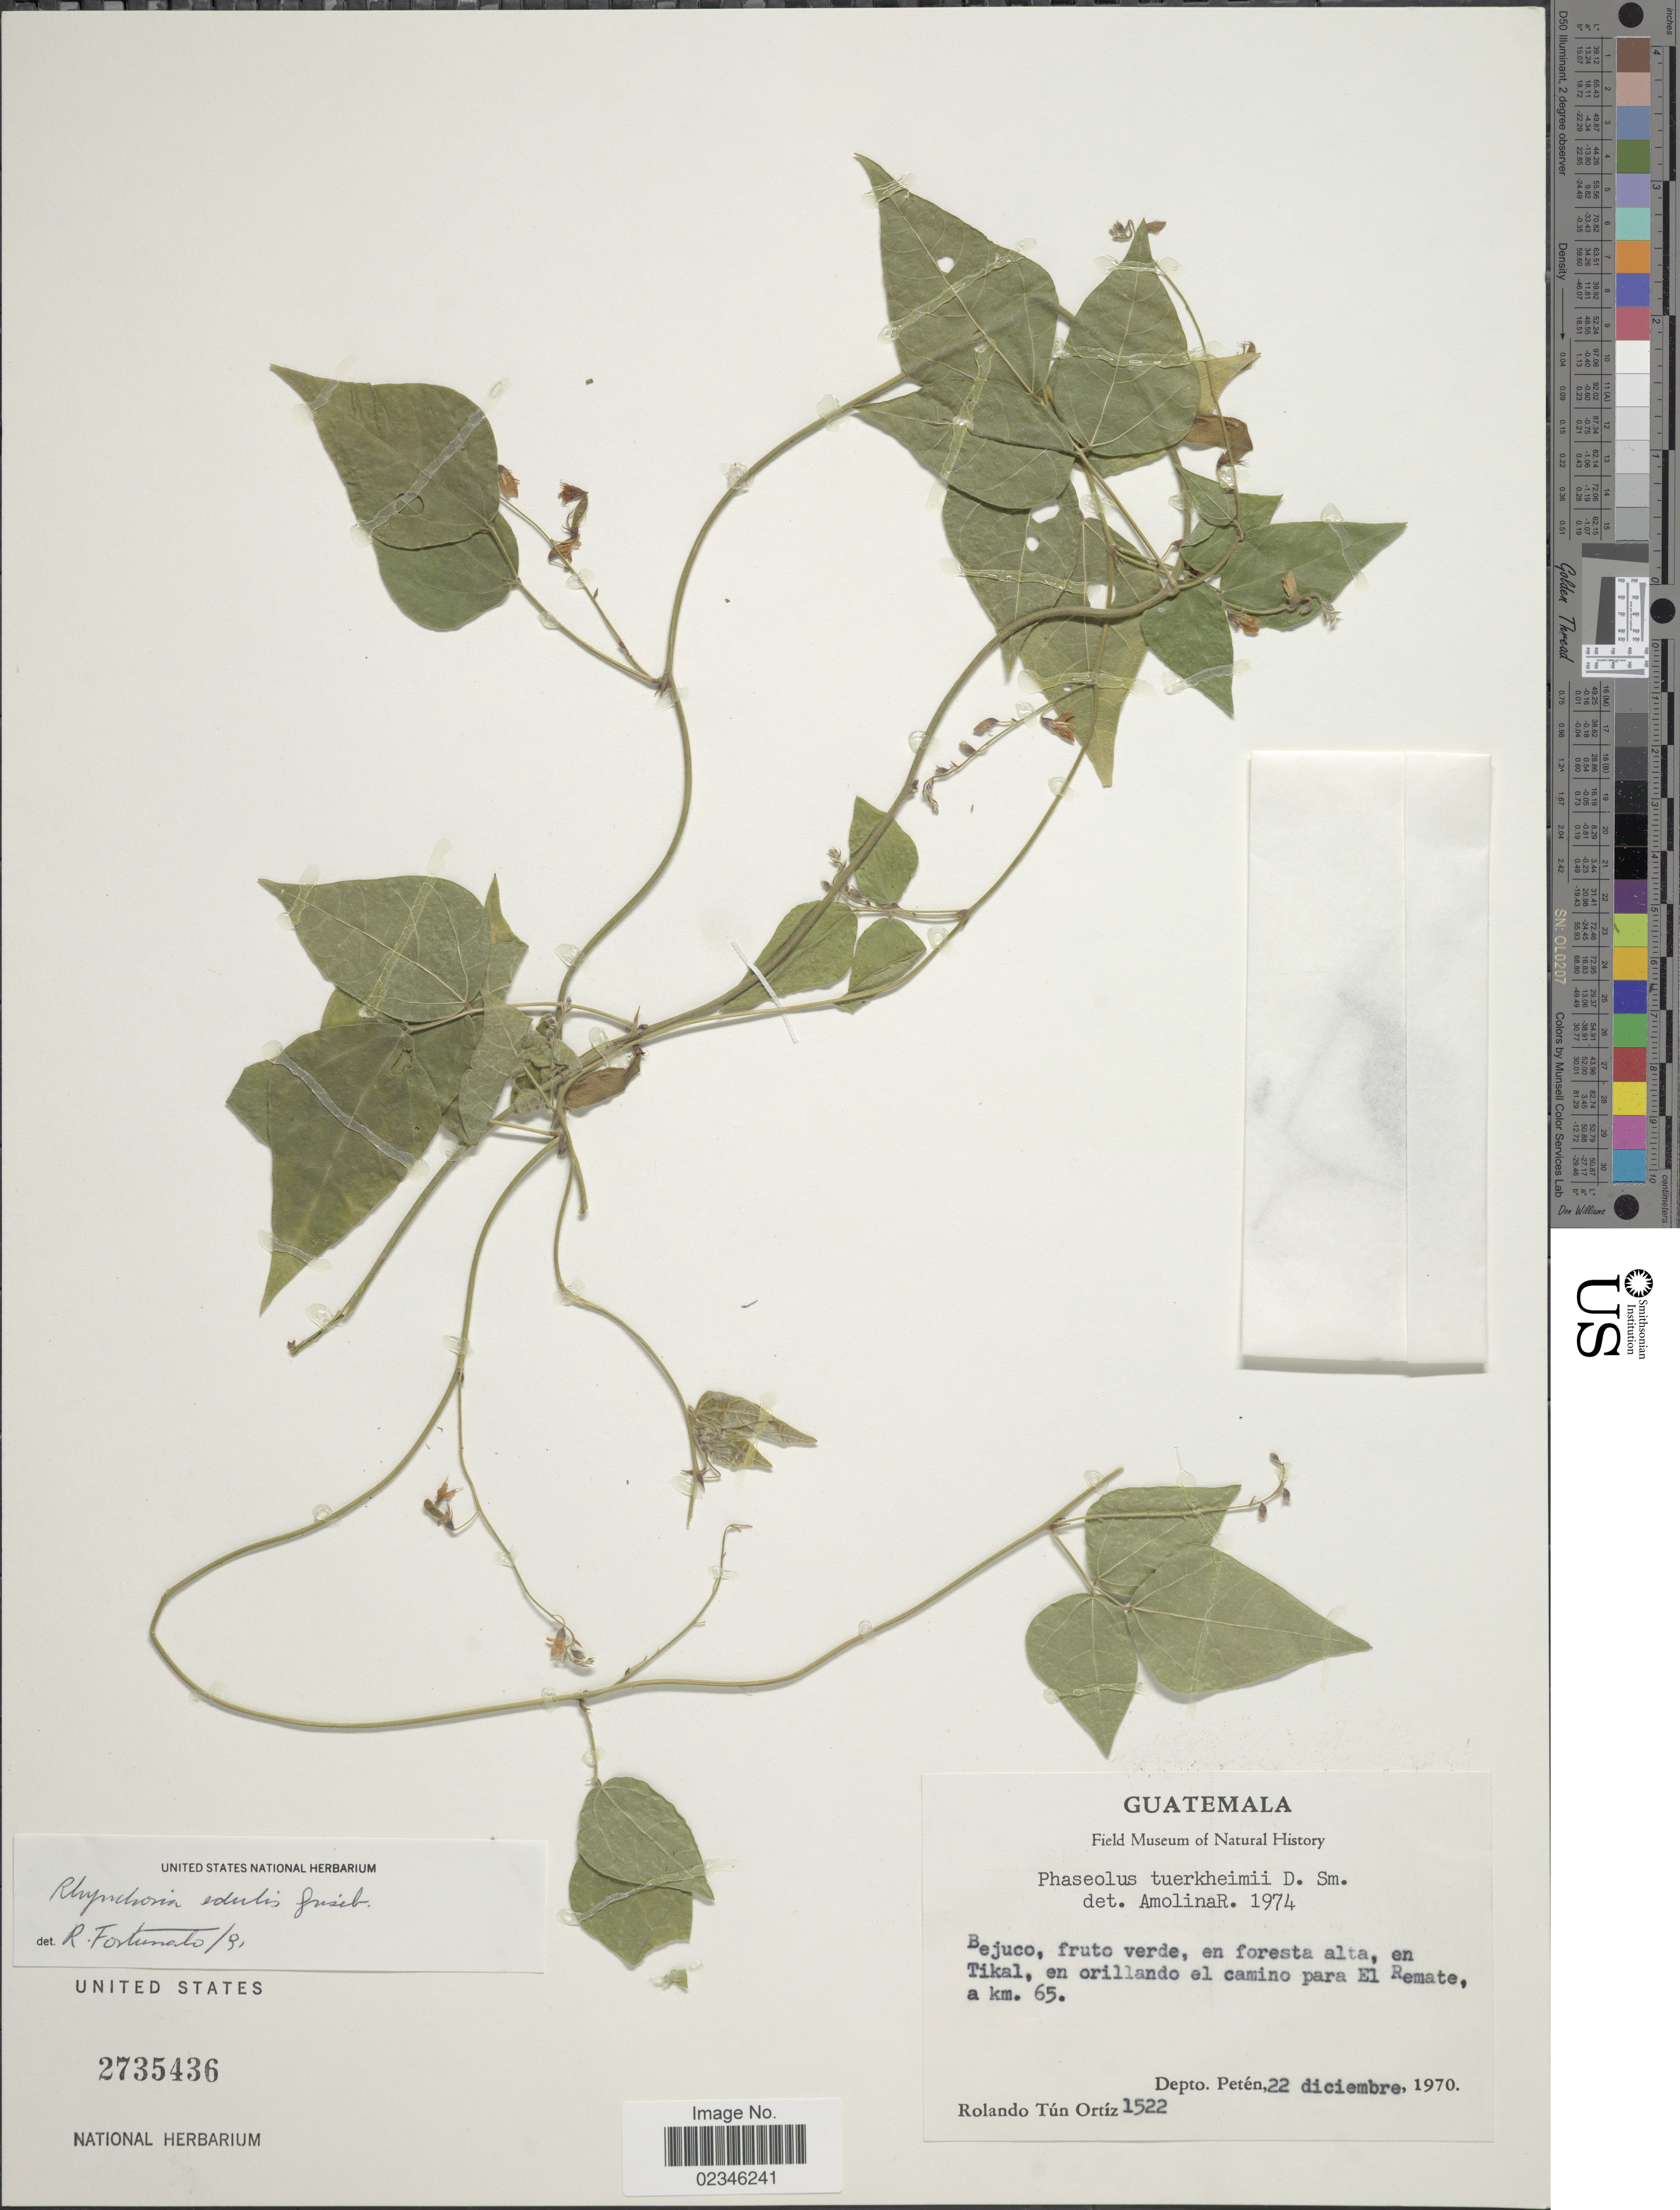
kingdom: Plantae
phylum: Tracheophyta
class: Magnoliopsida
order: Fabales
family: Fabaceae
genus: Rhynchosia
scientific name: Rhynchosia edulis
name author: Griseb.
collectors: R. T. Ortíz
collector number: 1522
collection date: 1970-12-22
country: Guatemala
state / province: El Petén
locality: Bejuco, en Tikal, en orillando el camino para El Remate, a km. 65.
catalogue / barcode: US 2735436